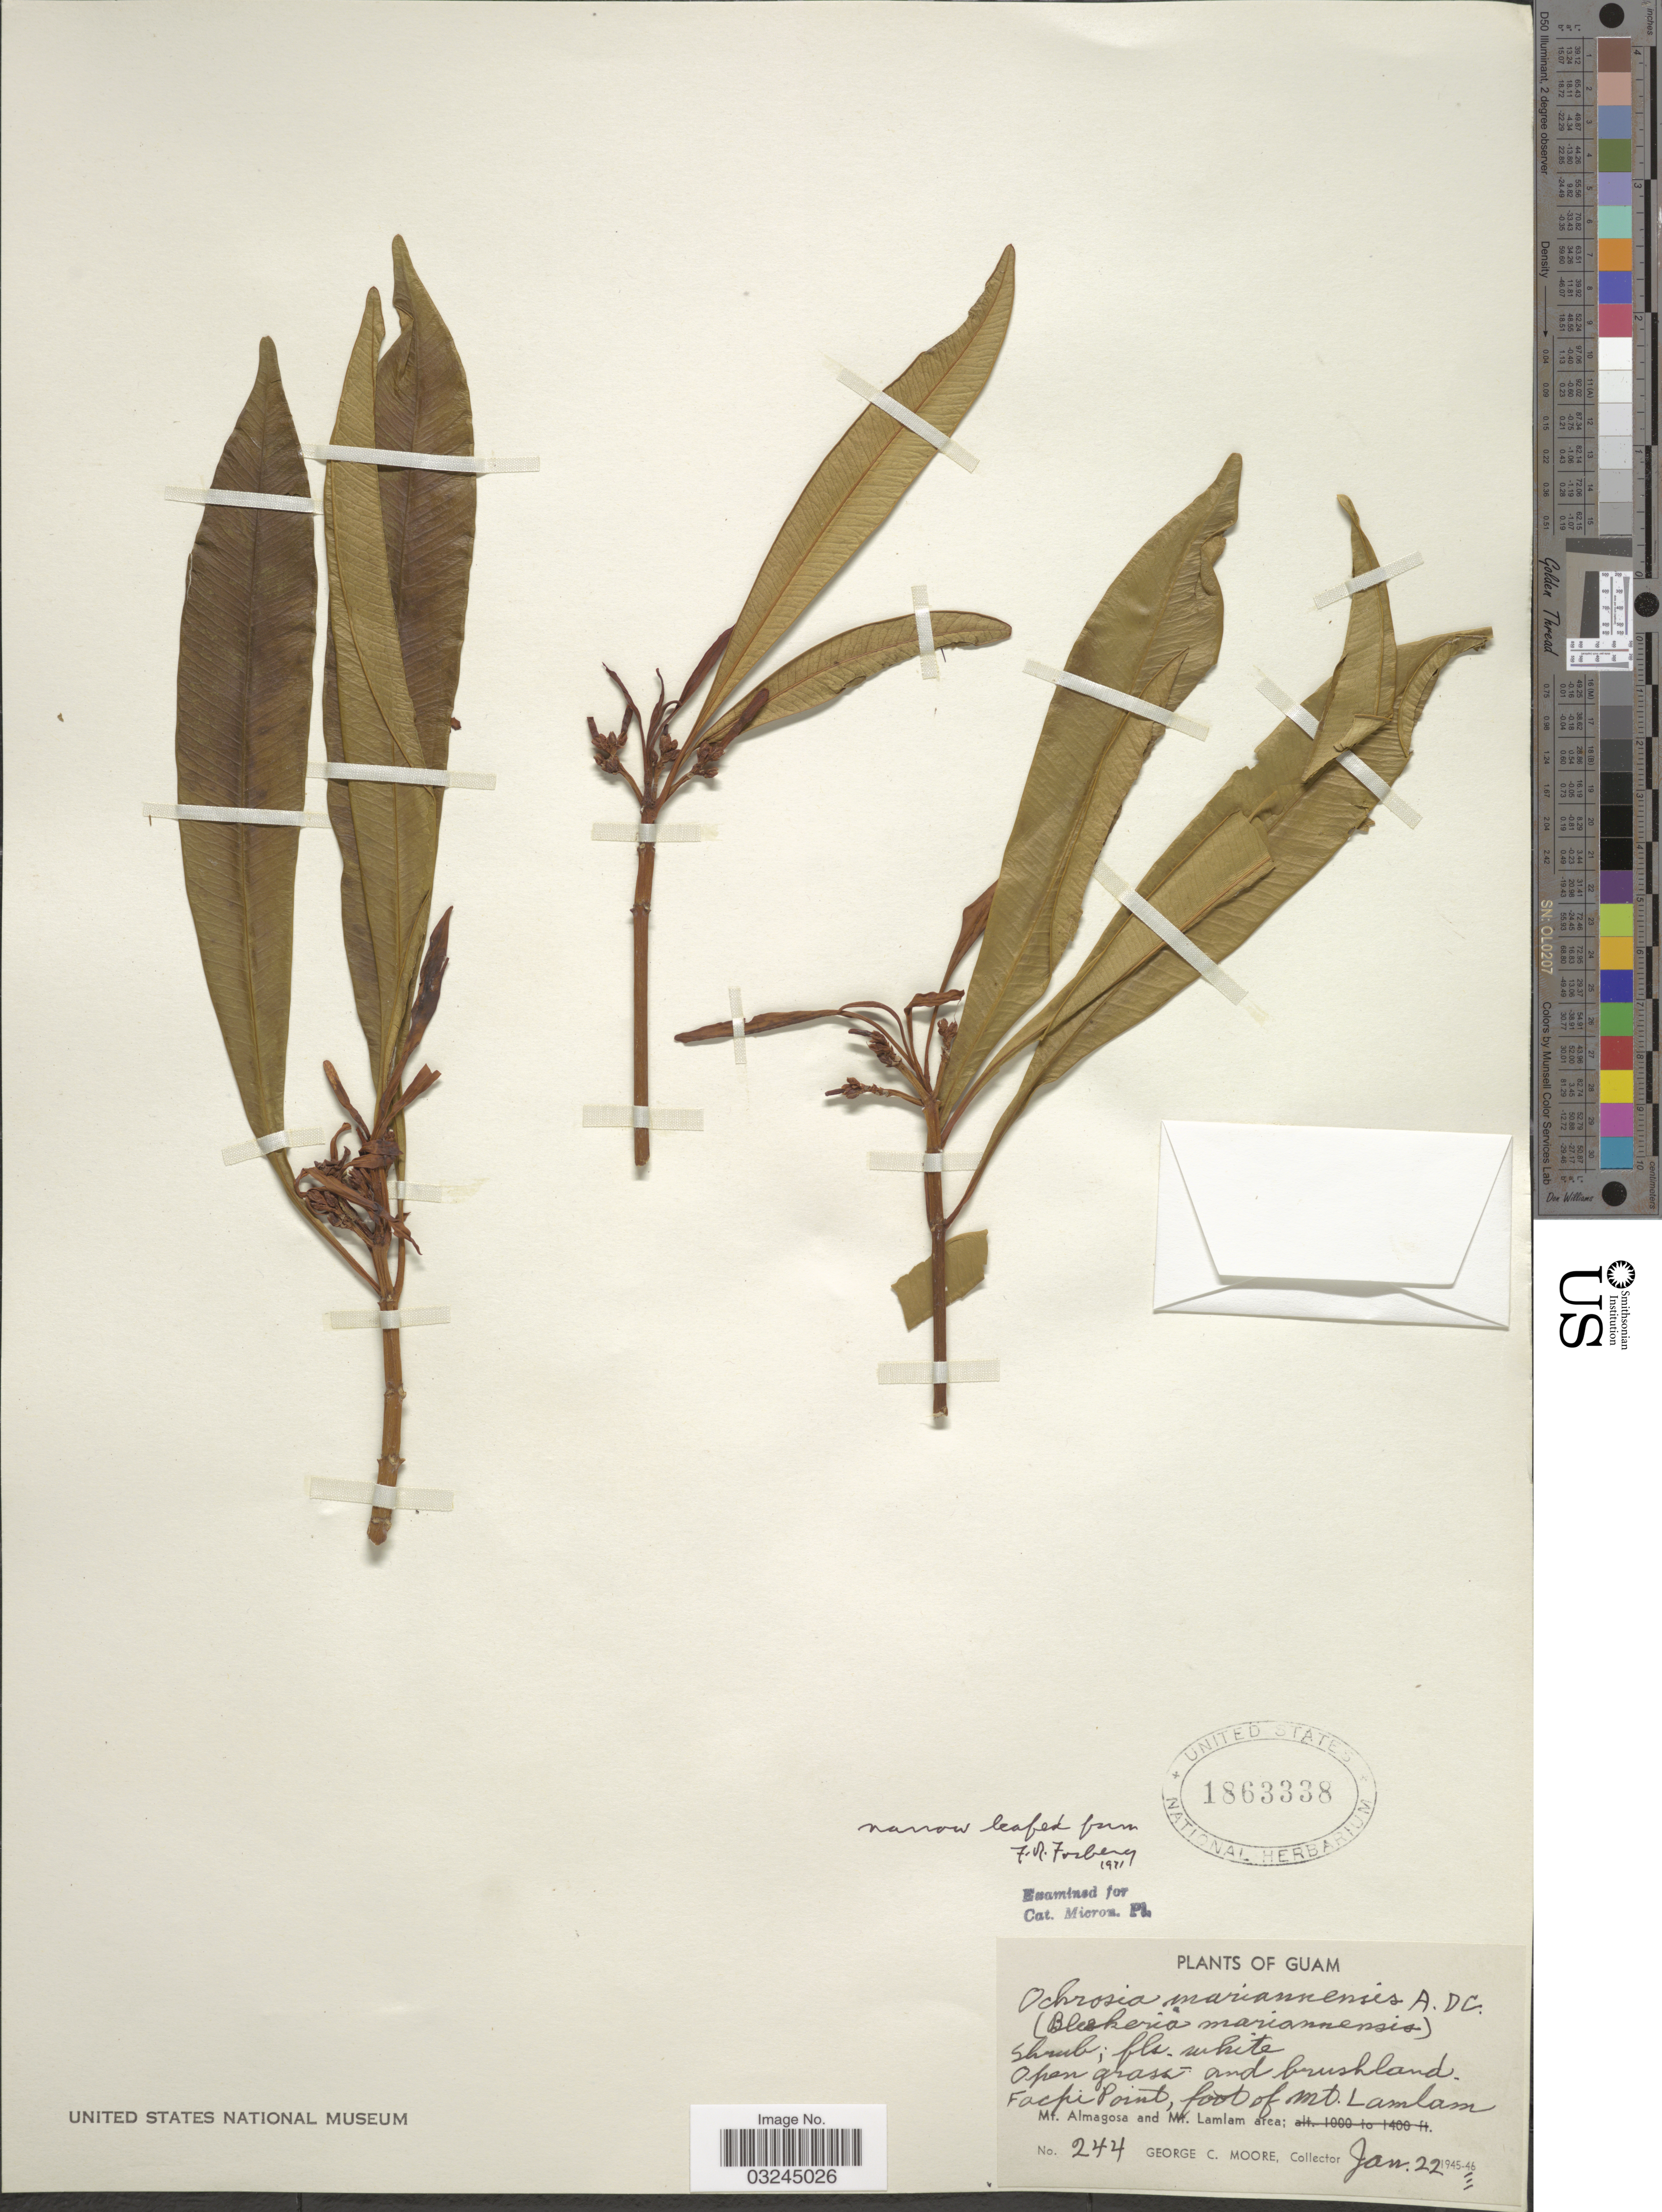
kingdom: Plantae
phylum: Tracheophyta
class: Magnoliopsida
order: Gentianales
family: Apocynaceae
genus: Ochrosia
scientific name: Ochrosia mariannensis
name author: A. DC.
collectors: G. C. Moore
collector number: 244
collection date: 1946-01-22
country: Guam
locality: Facpi Point, foot of Mt. Lamlam. Mt. Almagosa and Mt. Lamlam.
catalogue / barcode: US 1863338